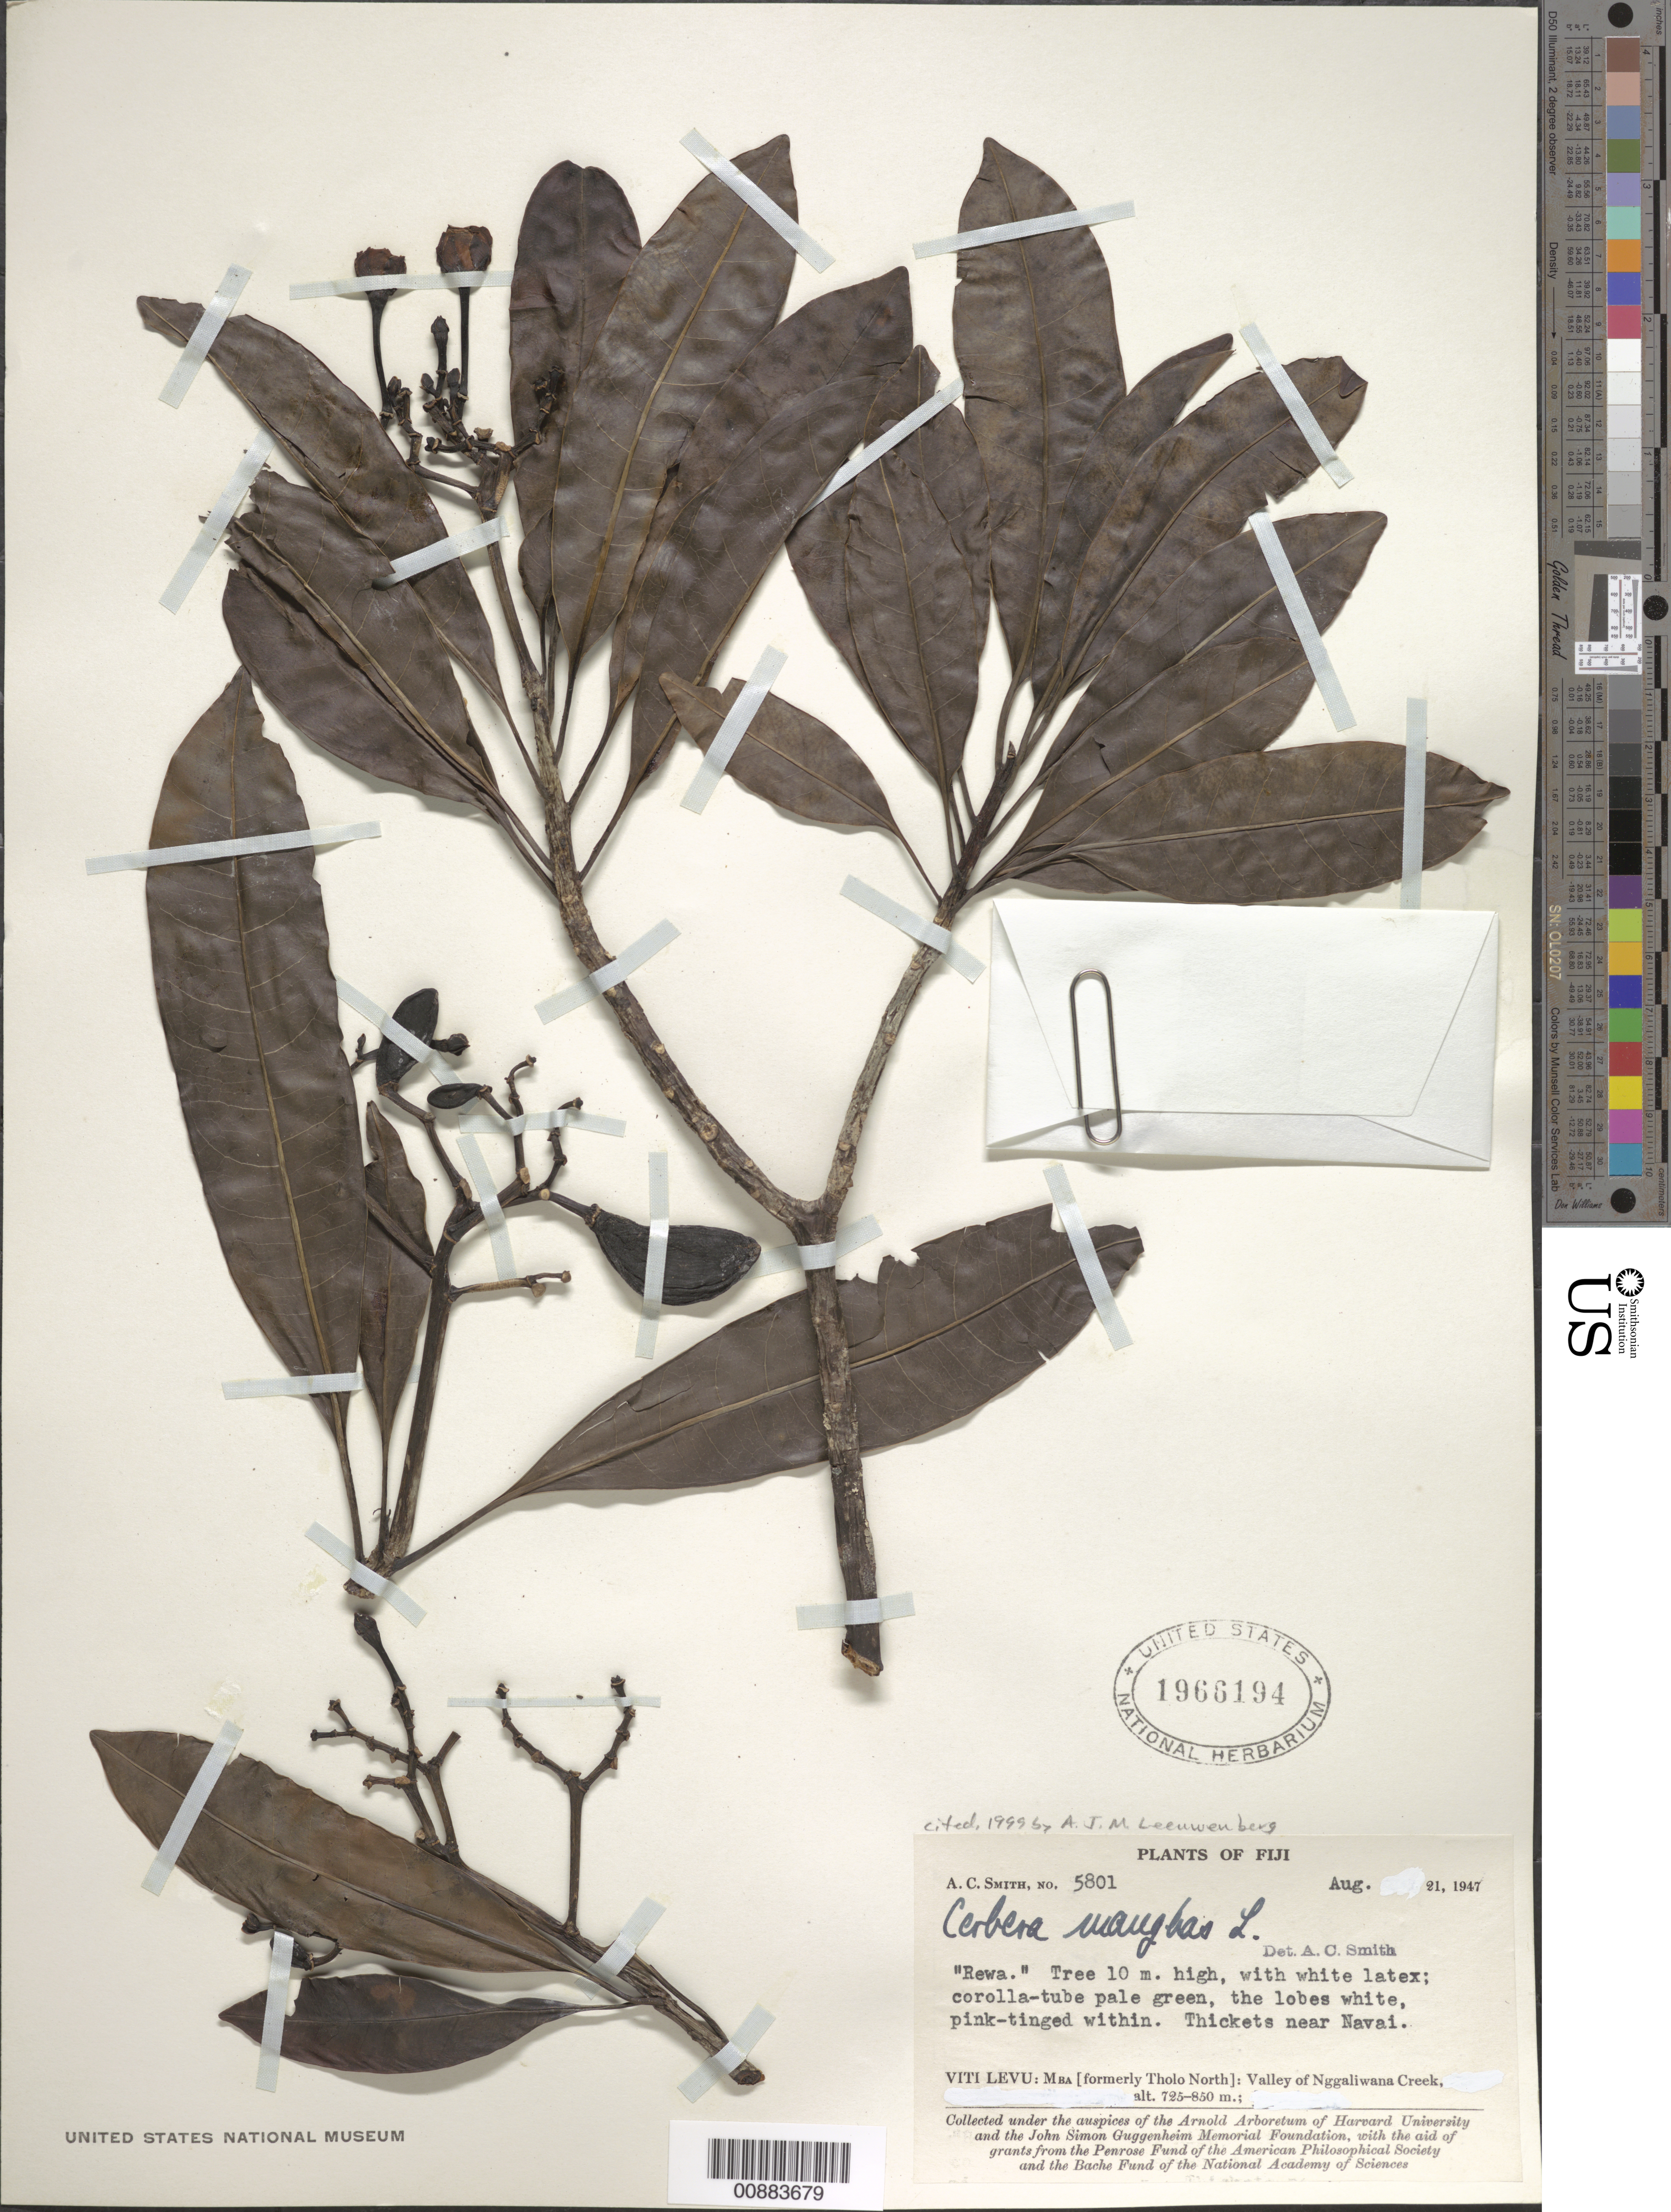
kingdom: Plantae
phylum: Tracheophyta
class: Magnoliopsida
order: Gentianales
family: Apocynaceae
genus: Cerbera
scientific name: Cerbera manghas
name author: L.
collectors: C. A. Smith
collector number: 5801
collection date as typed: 21 Aug 1947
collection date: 1947-08-21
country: Fiji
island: Viti Levu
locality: Mba (formerly Tholo North); Valley of Nggaliwana Creek; near Navai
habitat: Thickets.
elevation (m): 725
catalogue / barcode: US 1966194